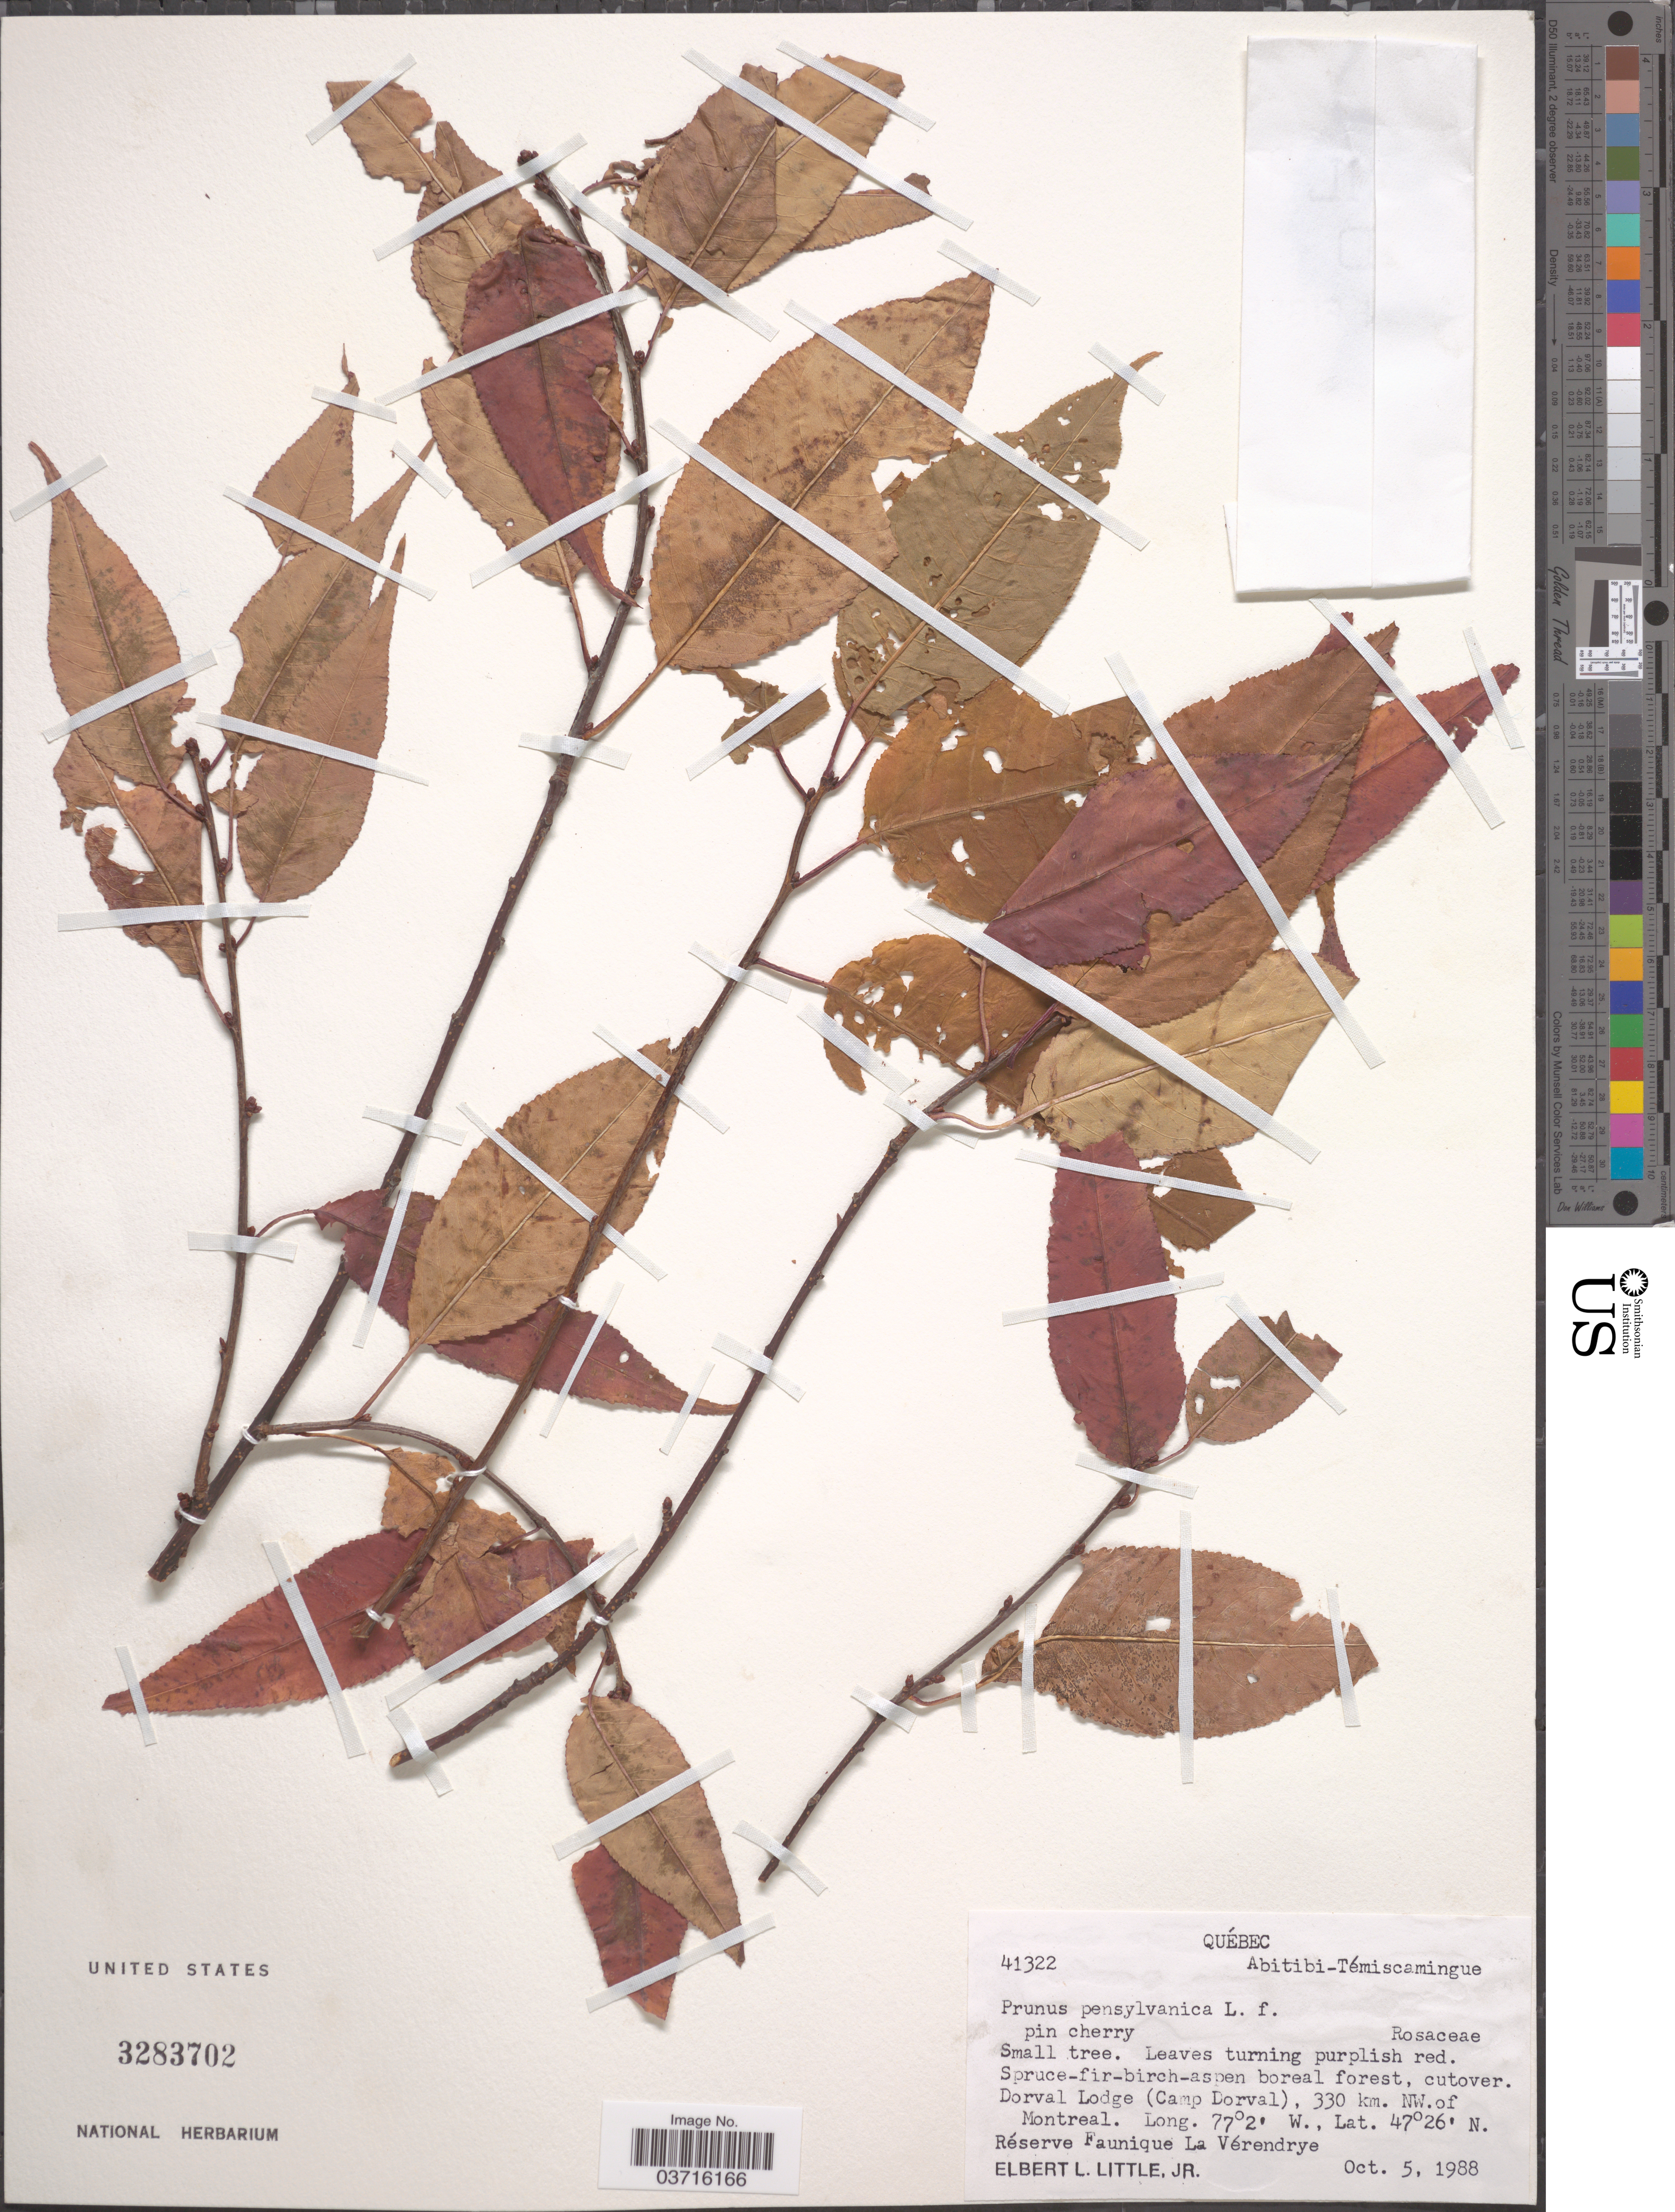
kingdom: Plantae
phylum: Tracheophyta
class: Magnoliopsida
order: Rosales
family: Rosaceae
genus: Prunus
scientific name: Prunus pensylvanica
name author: L. f.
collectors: E. L. Little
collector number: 41322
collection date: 1988-10-05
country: Canada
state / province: Quebec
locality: Dorval Lodge (Camp Dorval), 330 km. NW. of Montreal. Réserve Faunique La Vérendrye.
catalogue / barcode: US 3283702